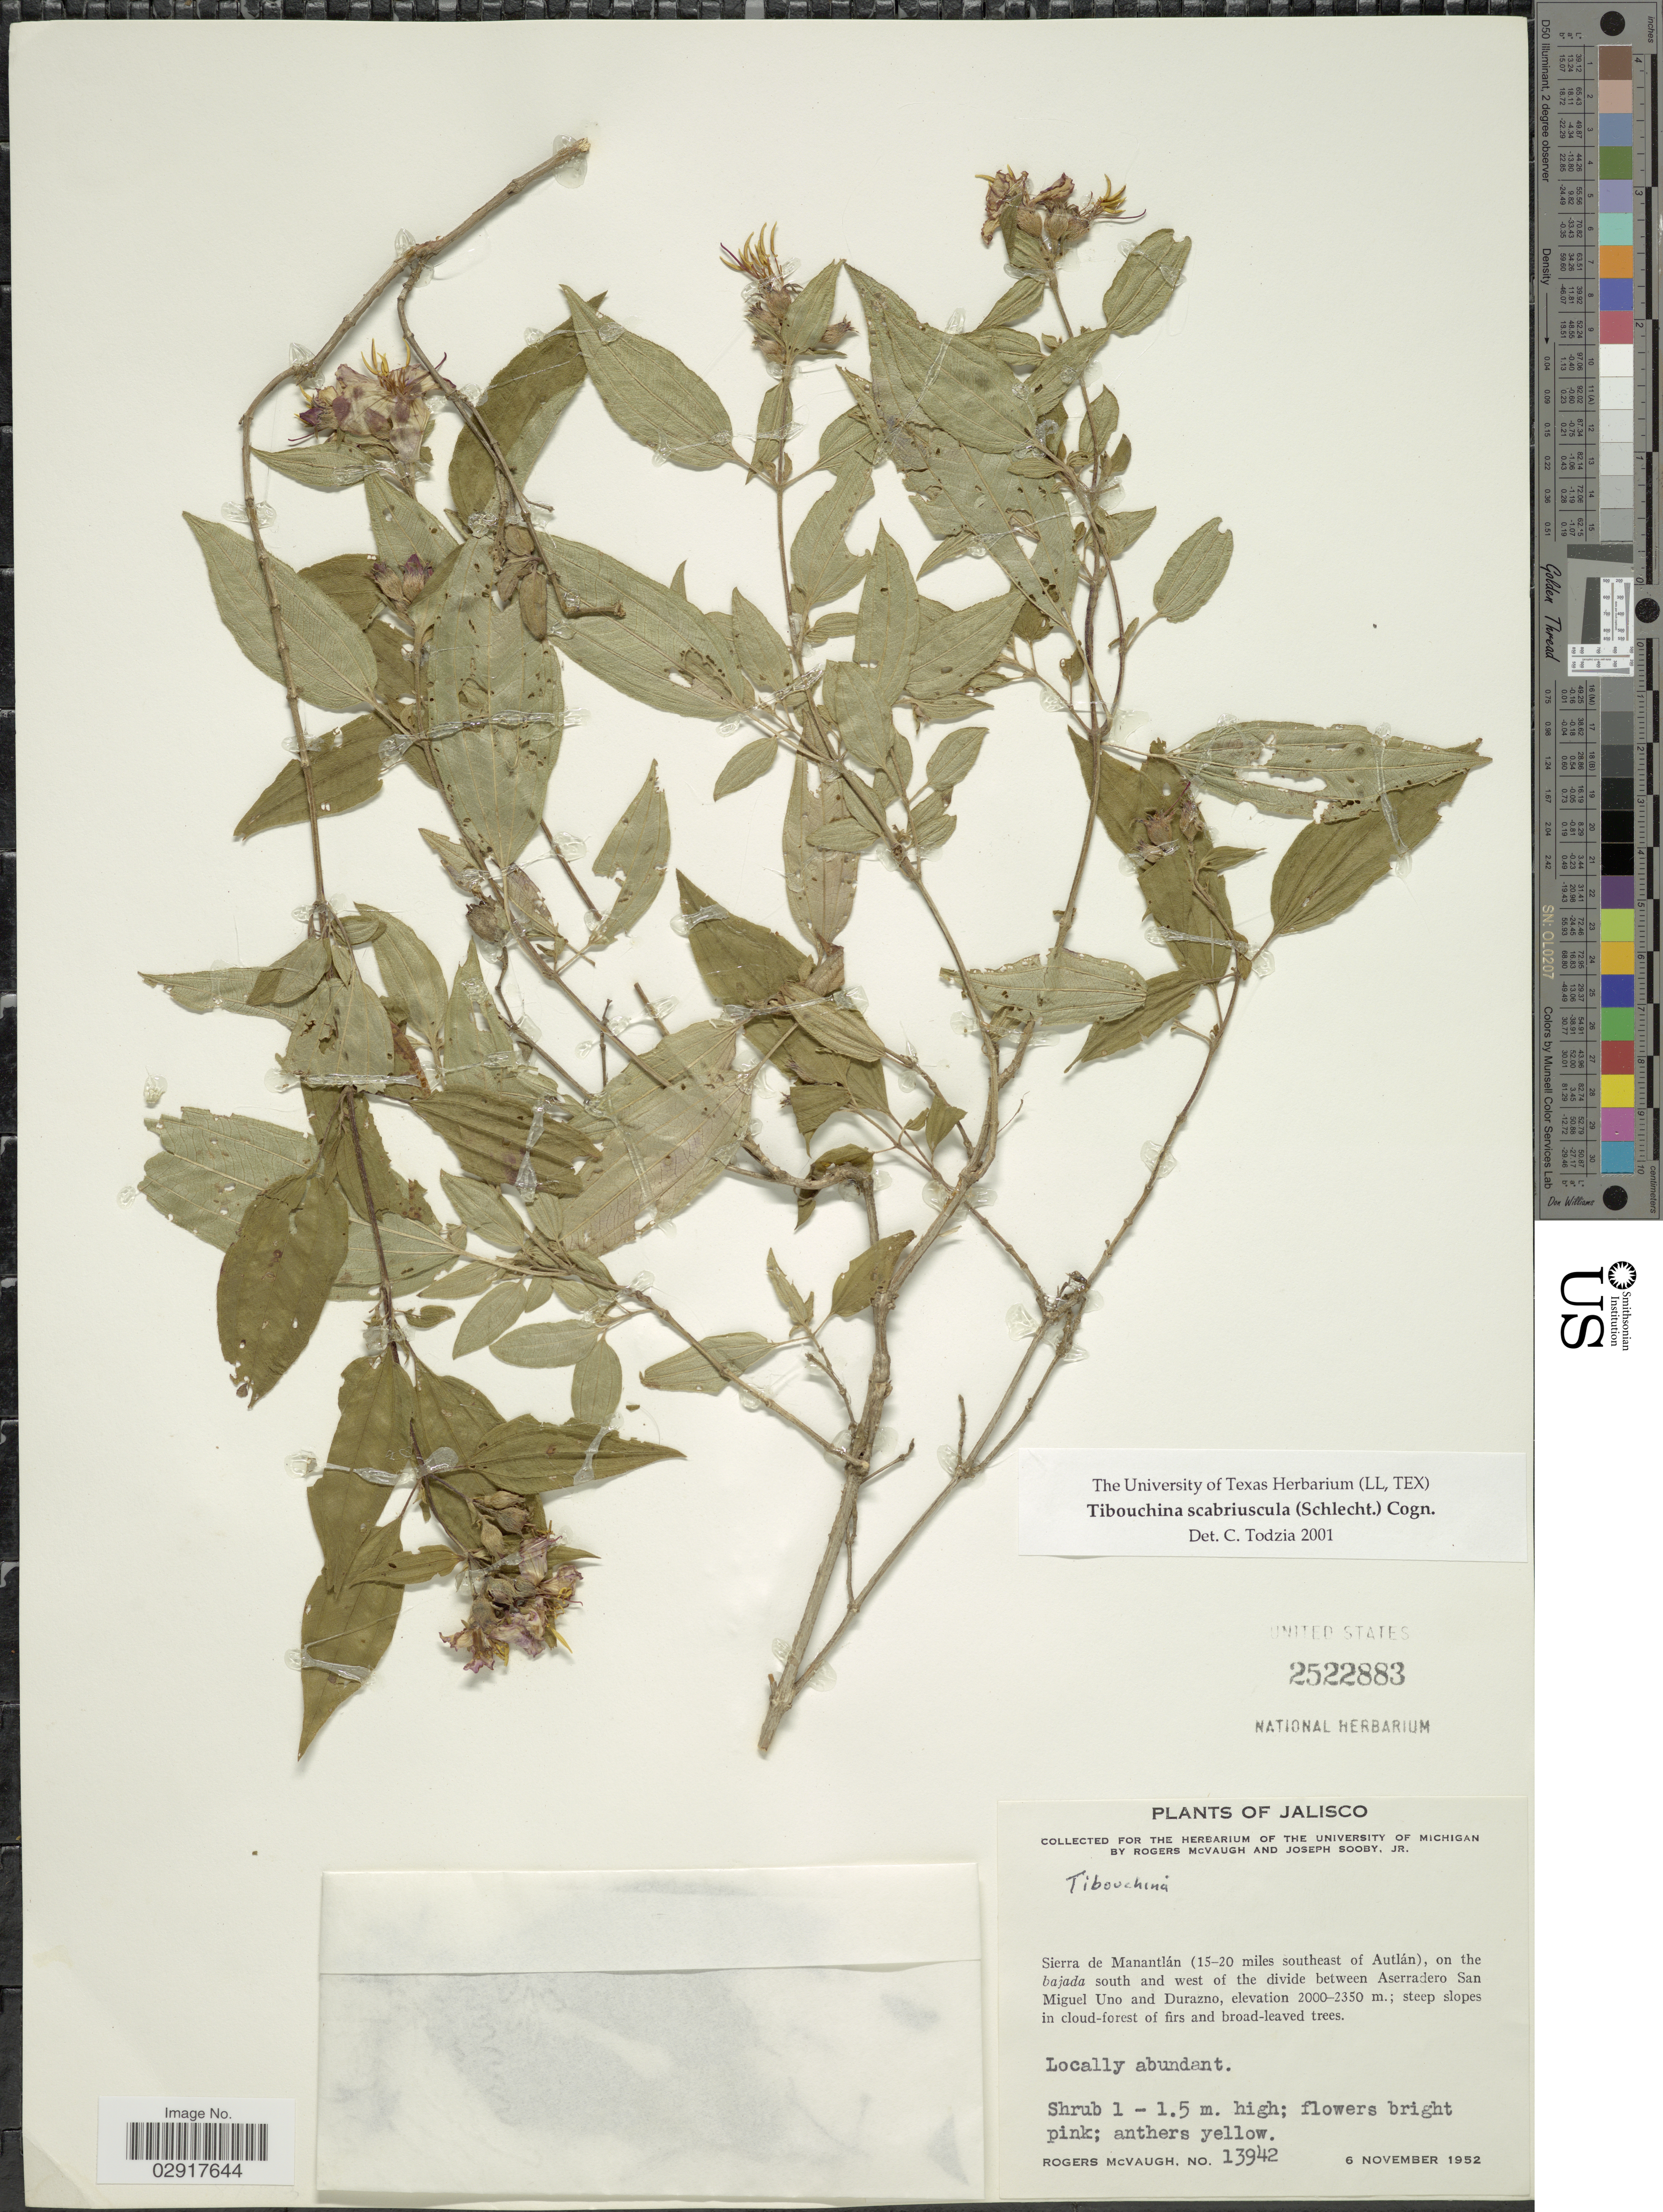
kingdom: Plantae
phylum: Tracheophyta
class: Magnoliopsida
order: Myrtales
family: Melastomataceae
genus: Chaetogastra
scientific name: Chaetogastra scabriuscula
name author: (Schltdl.) P.J.F. Guim. & Michelang.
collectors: R. McVaugh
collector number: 13942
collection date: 1952-11-06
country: Mexico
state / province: Jalisco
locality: Sierra de Manantlan (15-20 miles southeast of Autlán), on the bajada south and west of the divide between Aserradero San Miguel Uno and Durazno.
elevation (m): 2000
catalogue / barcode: US 2522883